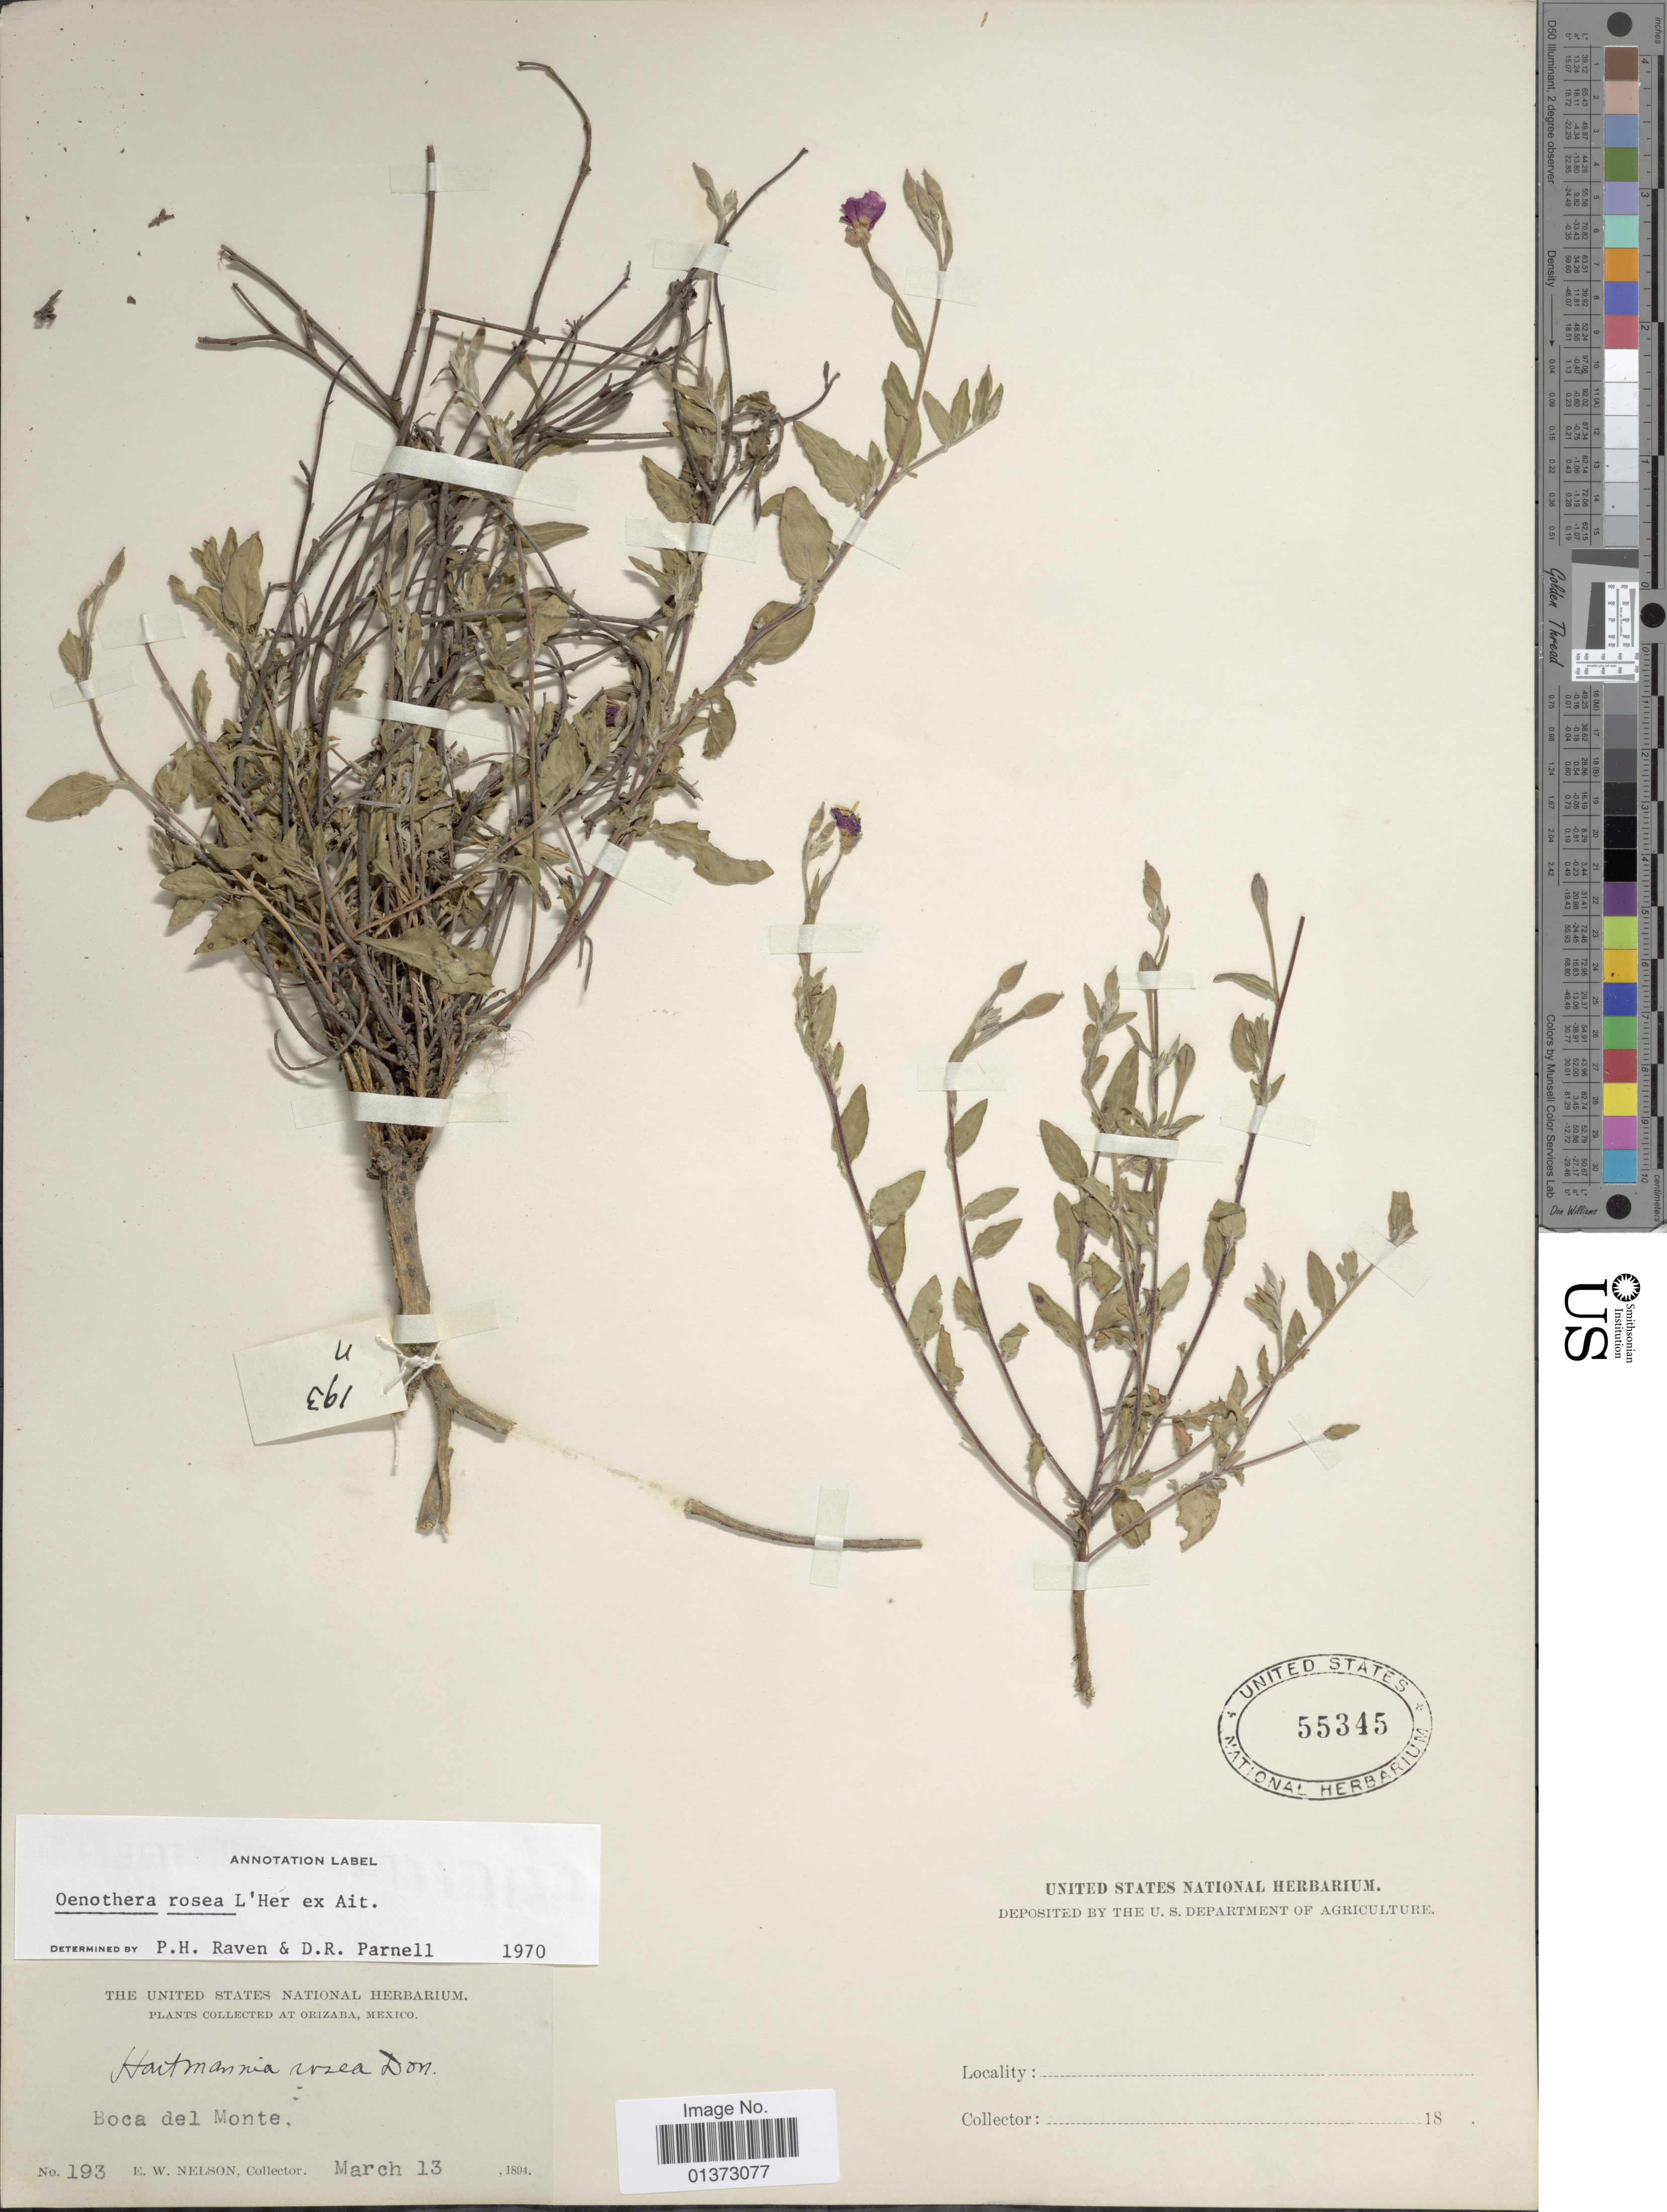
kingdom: Plantae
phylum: Tracheophyta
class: Magnoliopsida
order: Myrtales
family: Onagraceae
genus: Oenothera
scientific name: Oenothera rosea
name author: L'Hér. ex Aiton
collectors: E. W. Nelson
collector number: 193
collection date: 1894-03-13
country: Mexico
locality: Orizaba, Boca del Monte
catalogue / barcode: US 55345